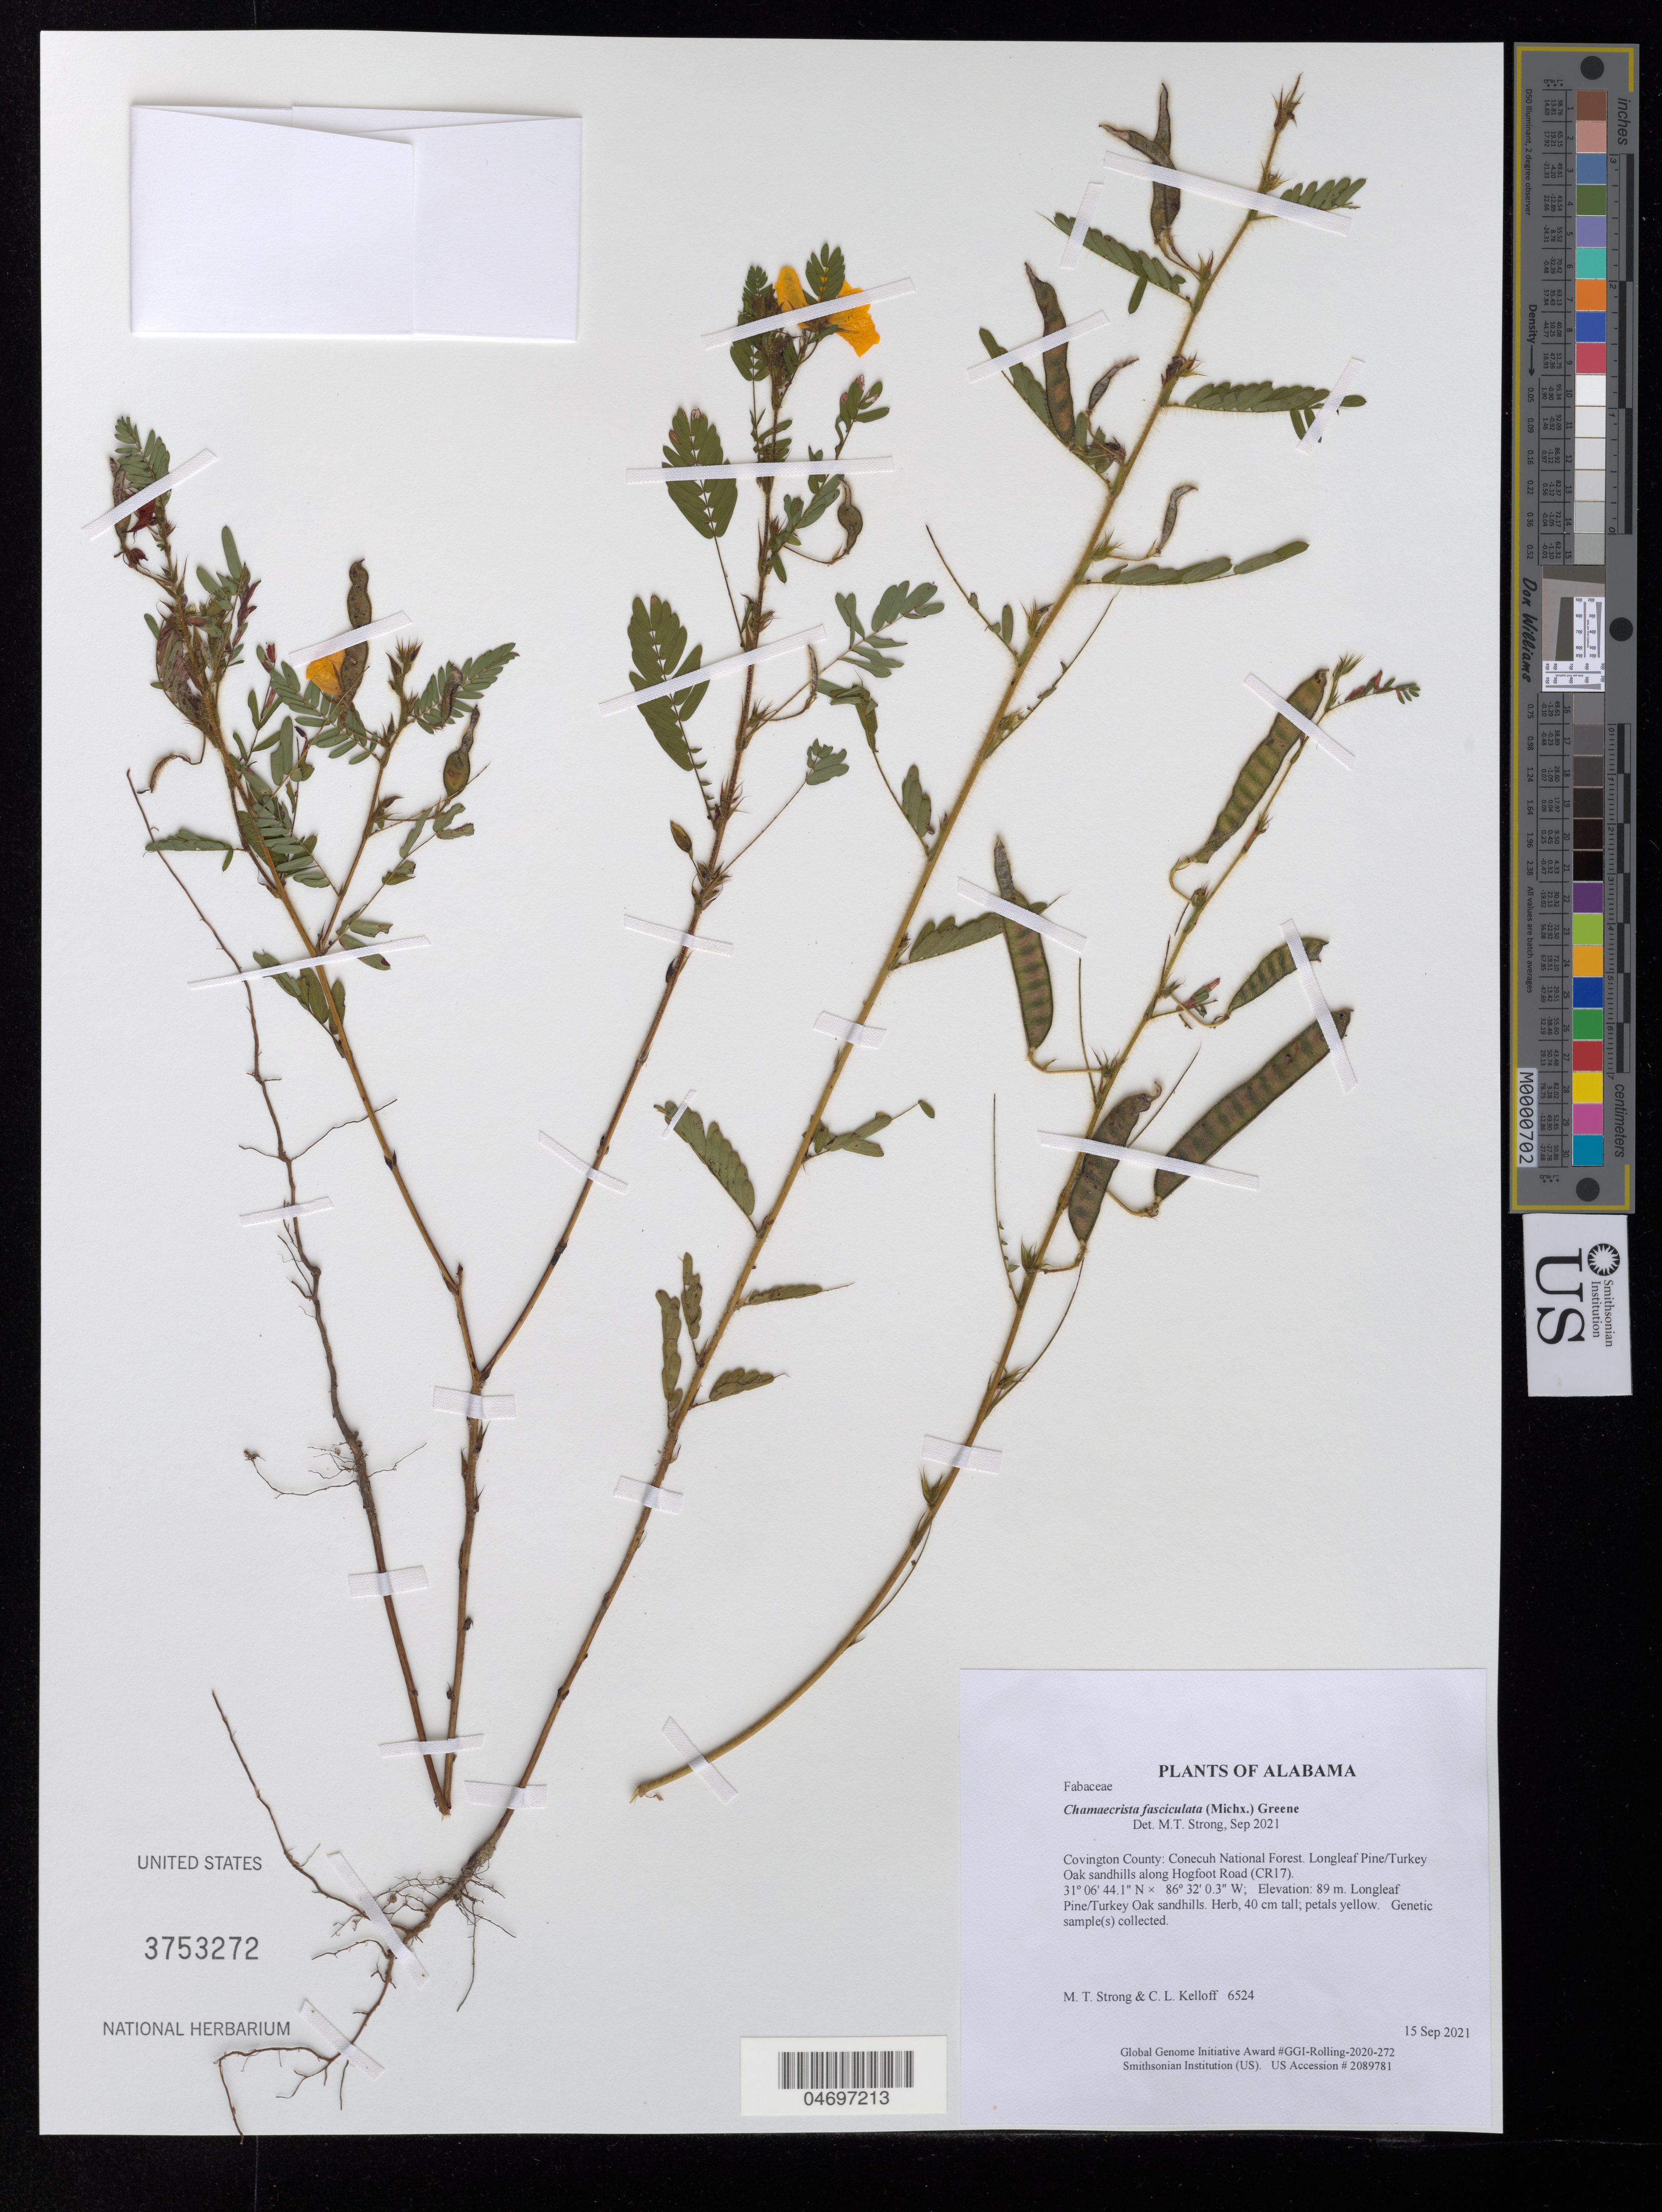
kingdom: Plantae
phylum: Tracheophyta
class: Magnoliopsida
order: Fabales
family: Fabaceae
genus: Chamaecrista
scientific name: Chamaecrista fasciculata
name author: (Michx.) Greene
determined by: Strong, Mark T.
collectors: M. T. Strong & C. L. Kelloff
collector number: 6524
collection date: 2021-09-15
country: United States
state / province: Alabama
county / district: Covington County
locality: Conecuh National Forest. Longleaf Pine/Turkey Oak sandhills along Hogfoot Road (CR17)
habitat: Longleaf Pine/Turkey Oak sandhills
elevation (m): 89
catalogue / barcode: US 3753272